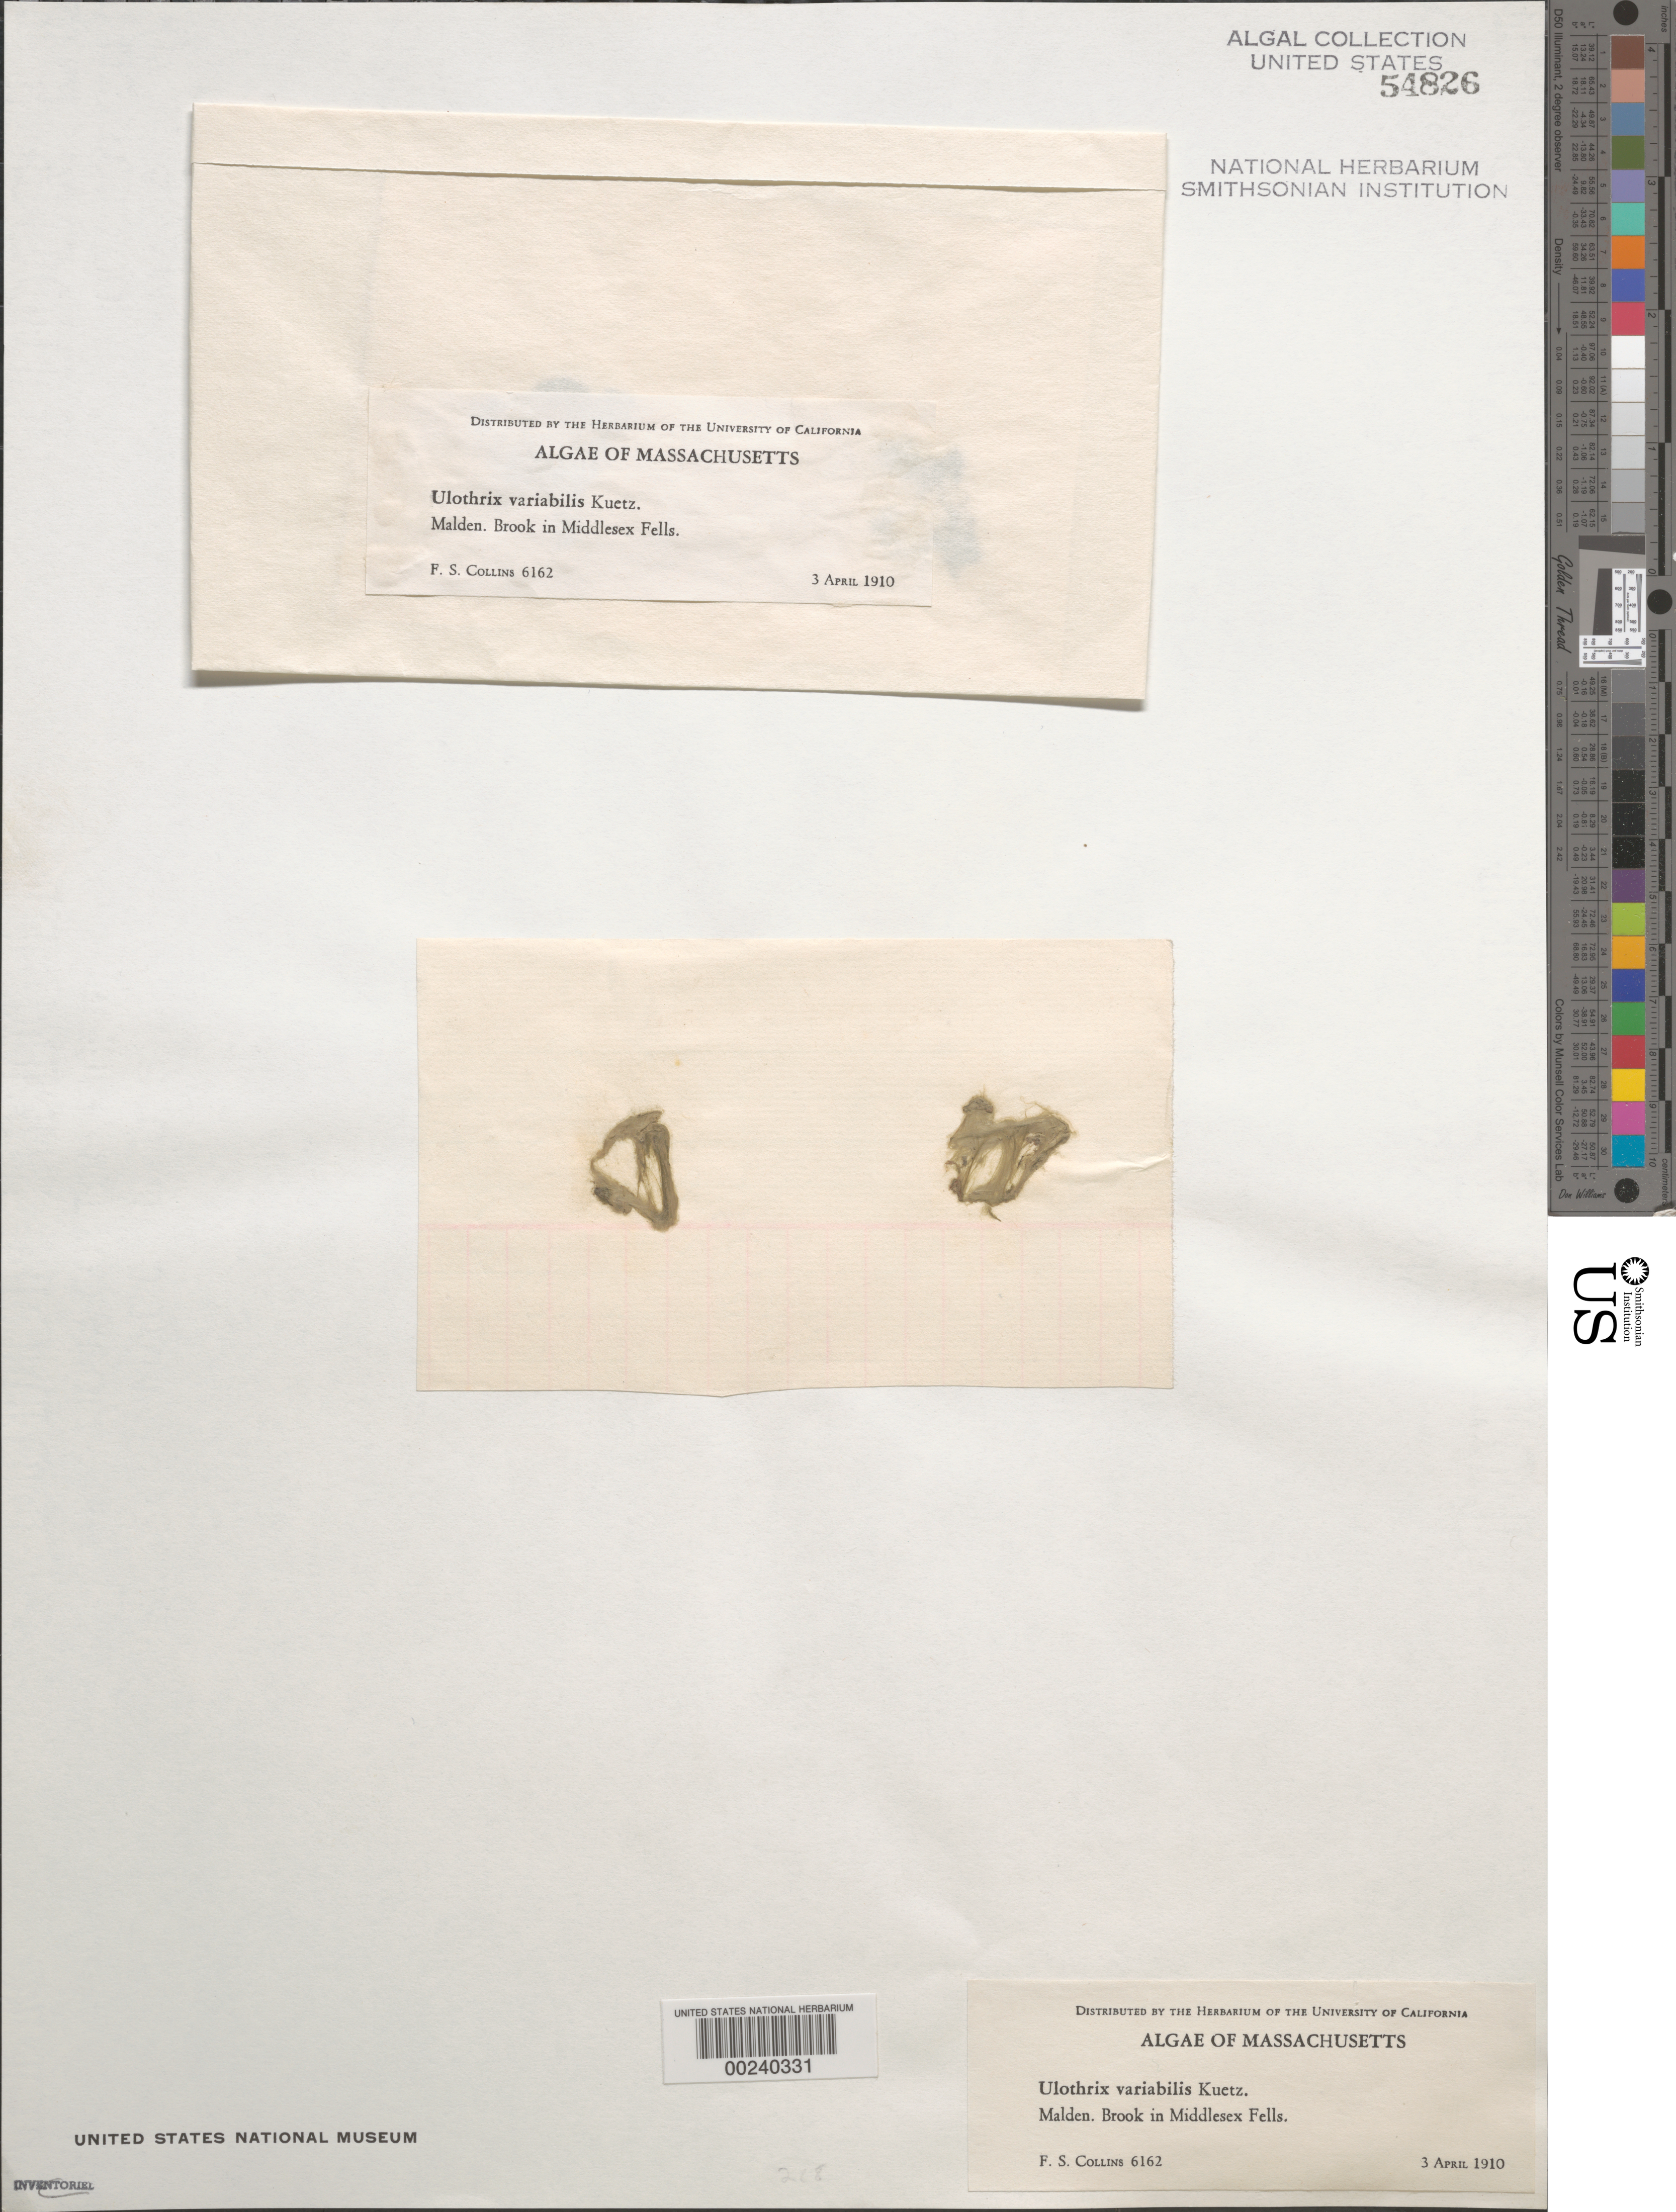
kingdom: Plantae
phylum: Chlorophyta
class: Ulvophyceae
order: Ulotrichales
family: Ulotrichaceae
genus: Ulothrix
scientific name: Ulothrix tenerrima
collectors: F. Collins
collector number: FSC 6162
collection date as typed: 03 Apr 1910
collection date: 1910-04-03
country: United States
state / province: Massachusetts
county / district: Middlesex County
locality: Middlesex Fells, Malden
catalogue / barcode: US 54826